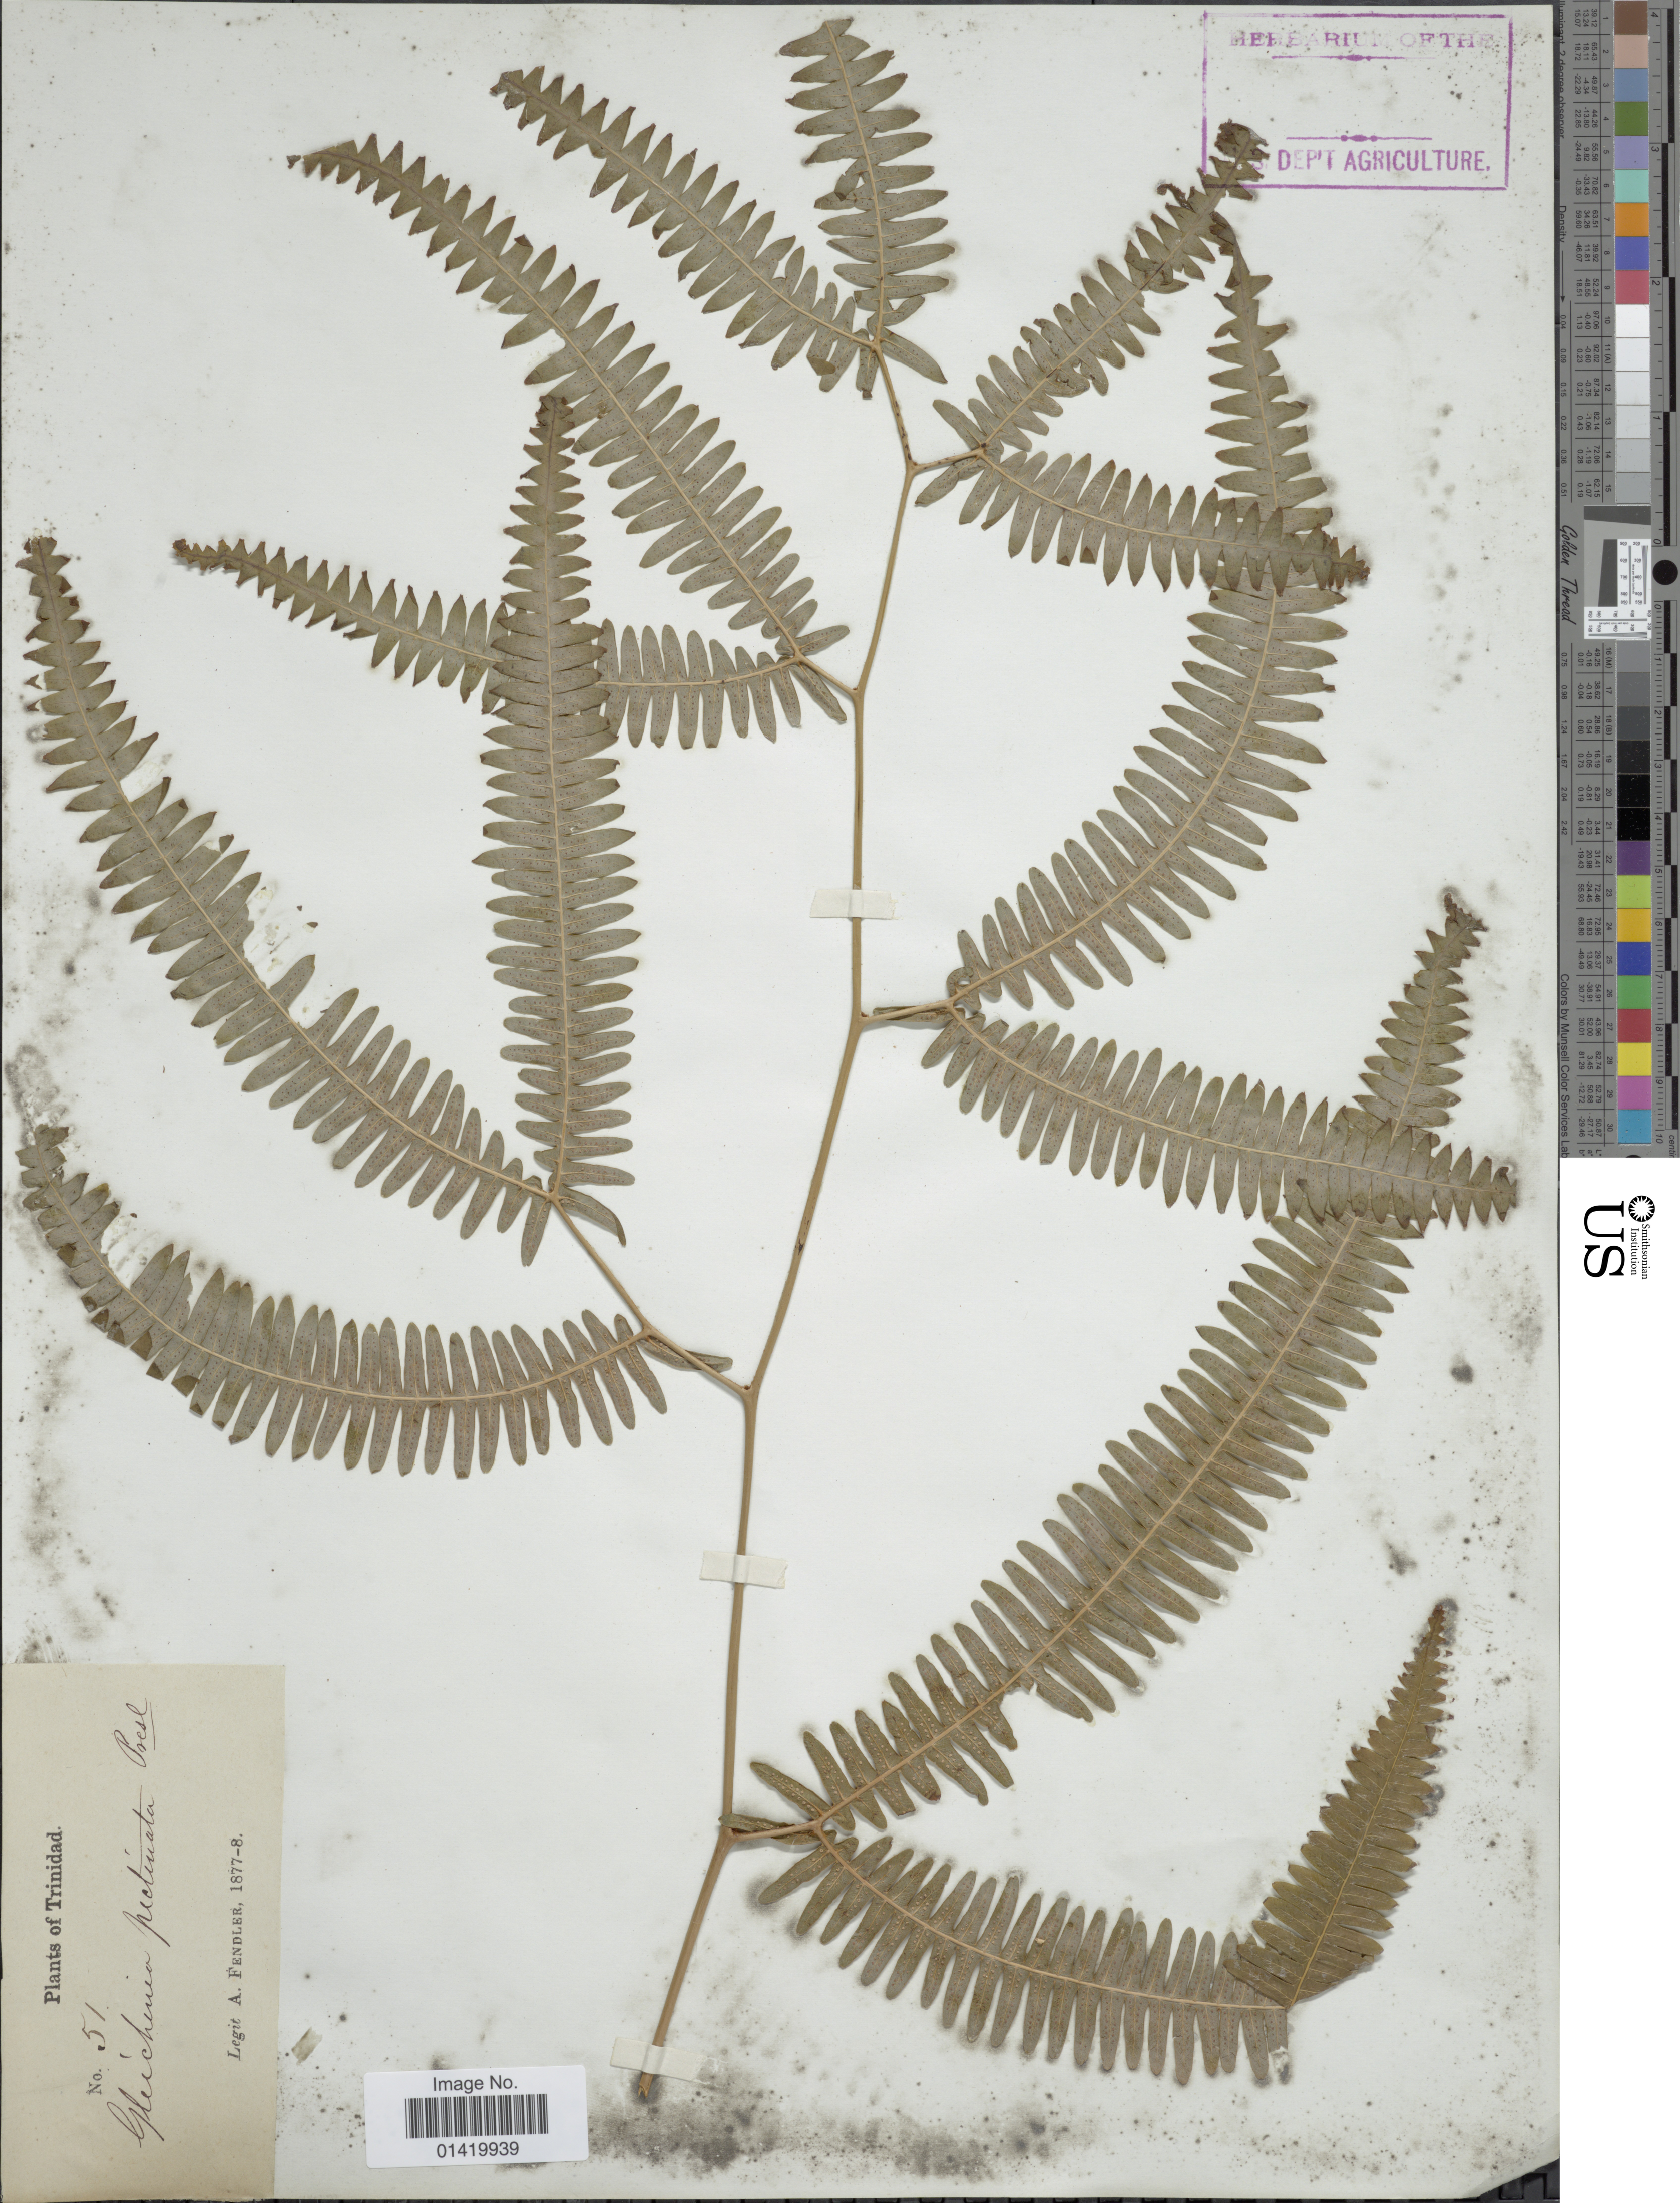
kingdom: Plantae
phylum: Tracheophyta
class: Polypodiopsida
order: Gleicheniales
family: Gleicheniaceae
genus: Gleichenella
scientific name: Gleichenella pectinata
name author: (Willd.) Ching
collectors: A. Fendler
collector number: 51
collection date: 1877/1878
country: Trinidad and Tobago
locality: Trinidad